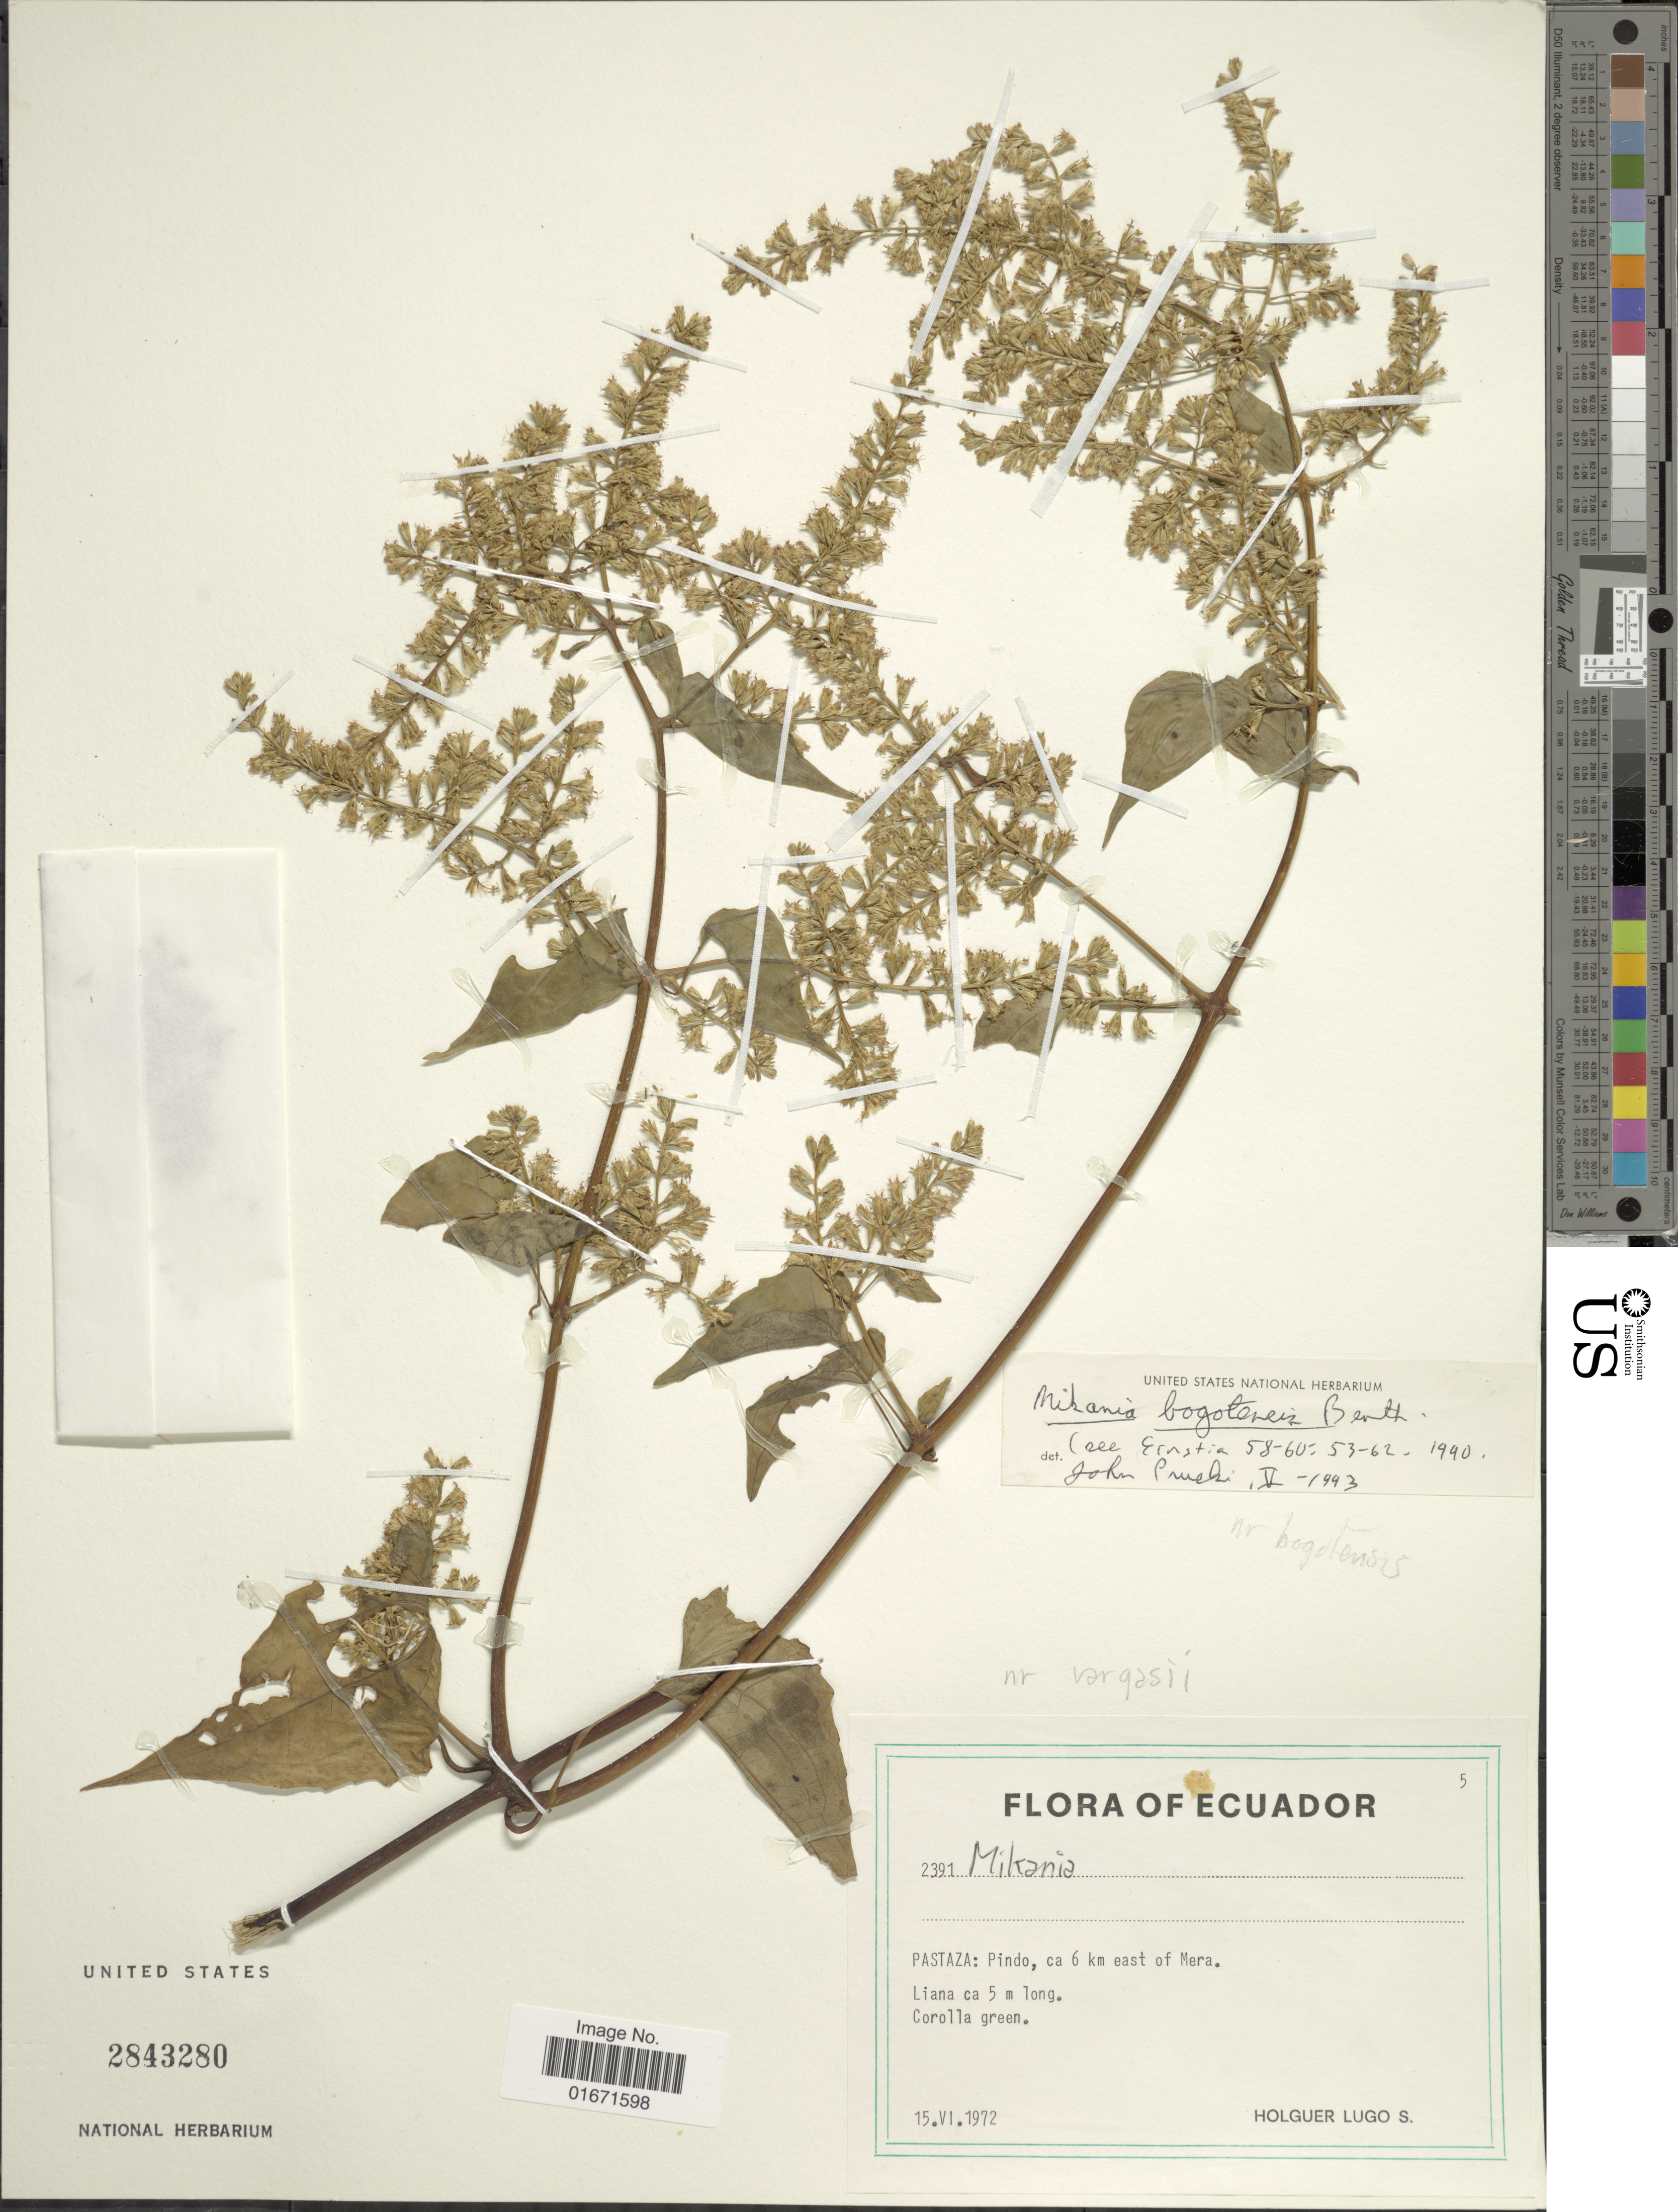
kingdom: Plantae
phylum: Tracheophyta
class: Magnoliopsida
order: Asterales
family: Asteraceae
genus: Mikania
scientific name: Mikania bogotensis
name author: Benth.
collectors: H. Lugo S.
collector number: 2391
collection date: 1972-06-15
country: Ecuador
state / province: Pastaza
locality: Pastaza: Pindo, ca 6 km east of Mera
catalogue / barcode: US 2843280